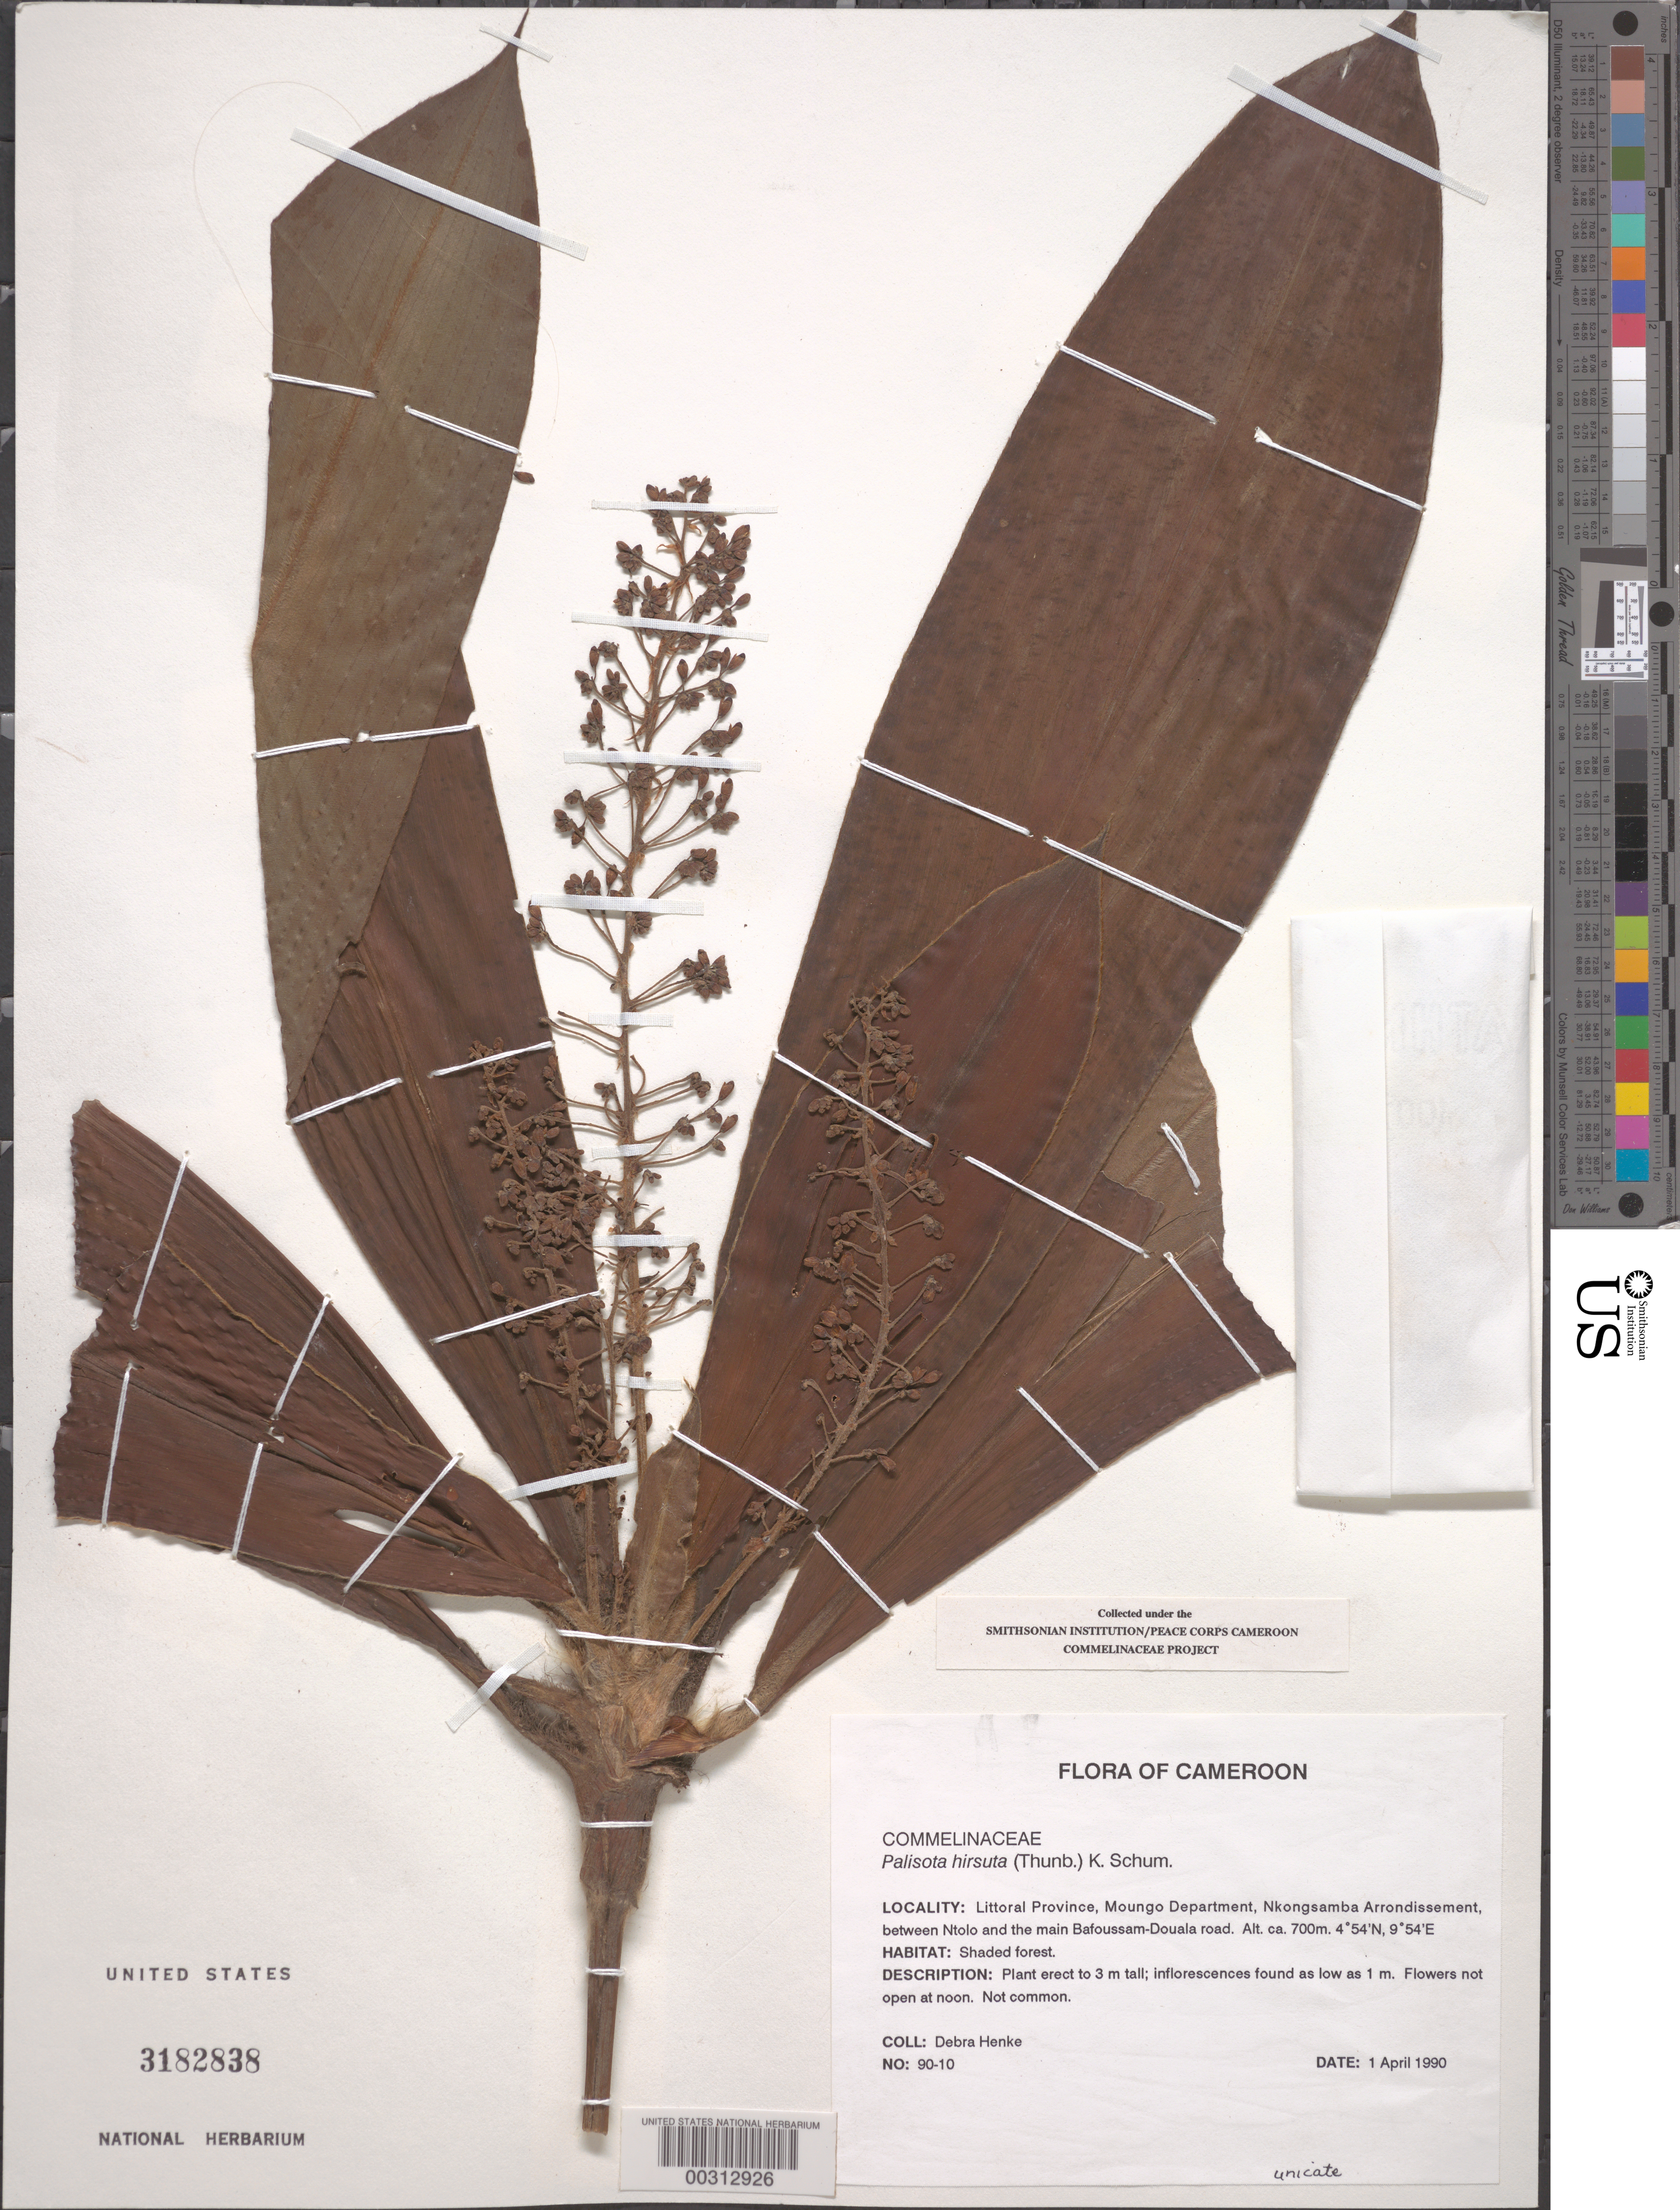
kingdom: Plantae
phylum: Tracheophyta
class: Liliopsida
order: Commelinales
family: Commelinaceae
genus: Palisota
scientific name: Palisota hirsuta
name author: (Thunb.) K. Schum.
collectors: D. Henke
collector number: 90-10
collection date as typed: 01 Apr 1990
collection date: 1990-04-01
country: Cameroon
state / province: Littoral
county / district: Mungo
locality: Nkongsamb arrondissement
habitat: Shaded forest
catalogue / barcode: US 3182838